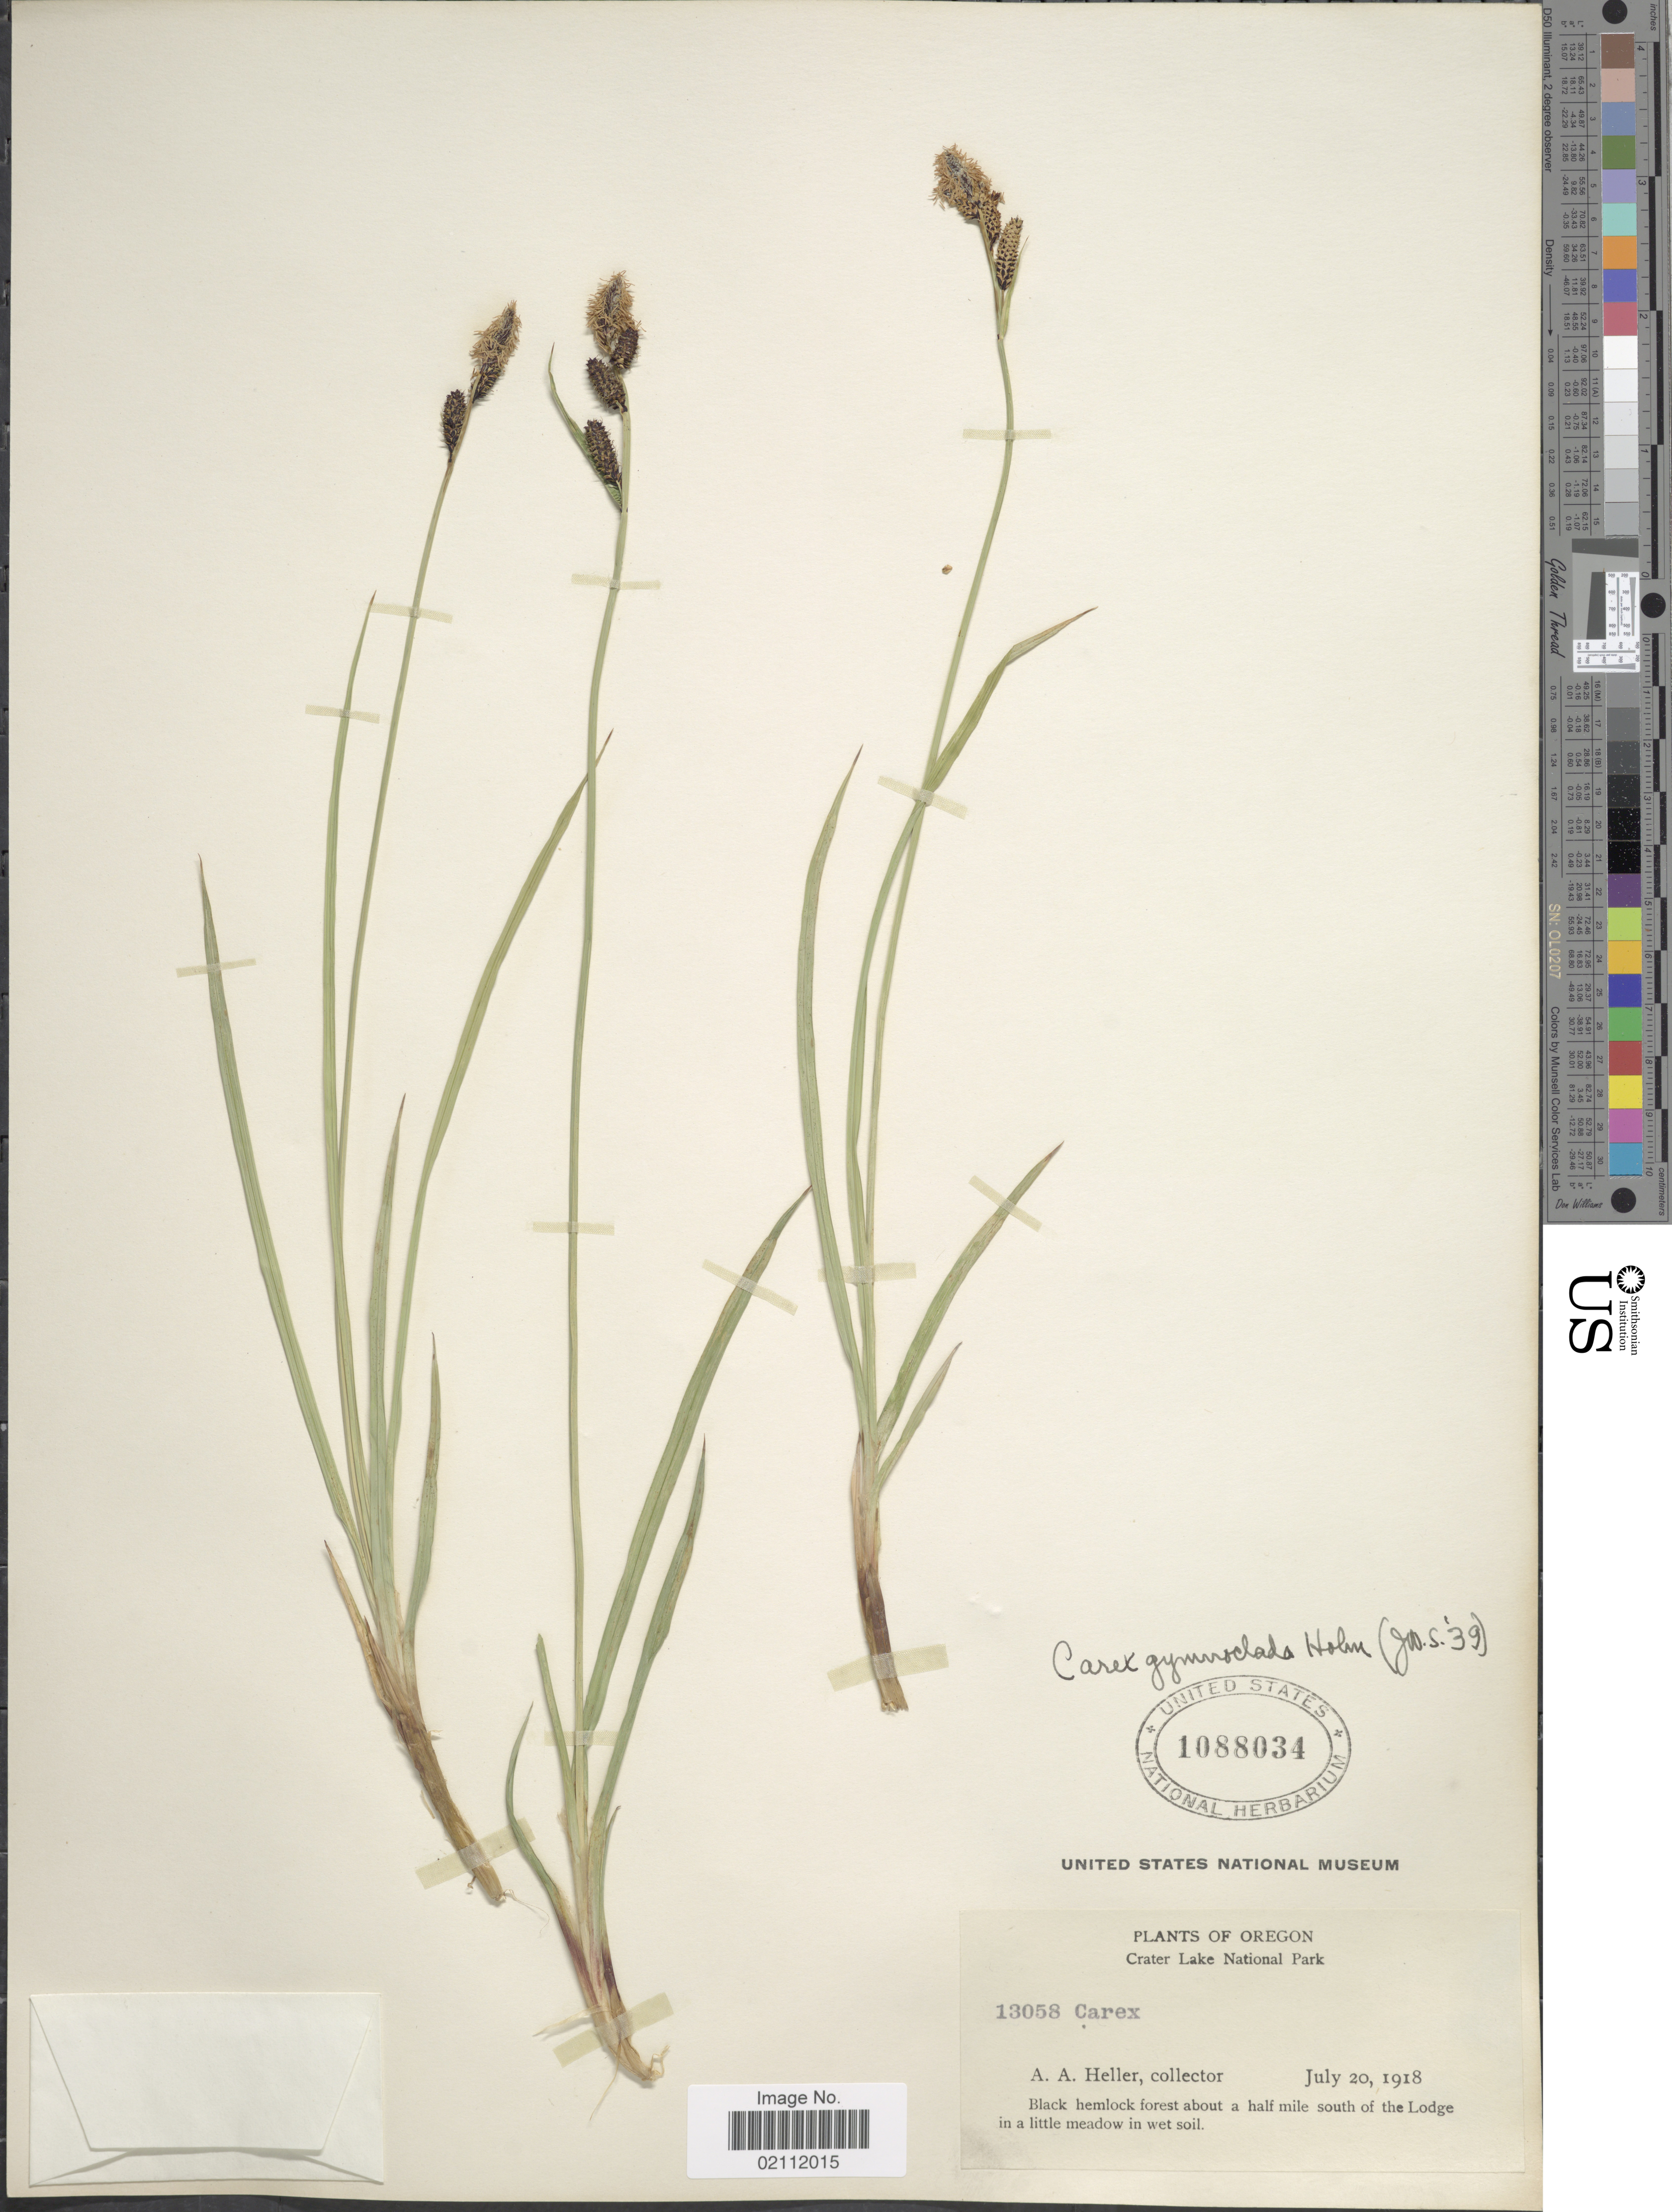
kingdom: Plantae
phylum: Tracheophyta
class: Liliopsida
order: Poales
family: Cyperaceae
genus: Carex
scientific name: Carex scopulorum var. bracteosa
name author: (L.H. Bailey) F.J. Herm.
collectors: A. A. Heller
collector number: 13058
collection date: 1918-07-20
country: United States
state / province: Oregon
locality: Crater Lake National Park. Black hemlock forest about a half mile south of the Lodge in a little meadow in wet soil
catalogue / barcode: US 1088034